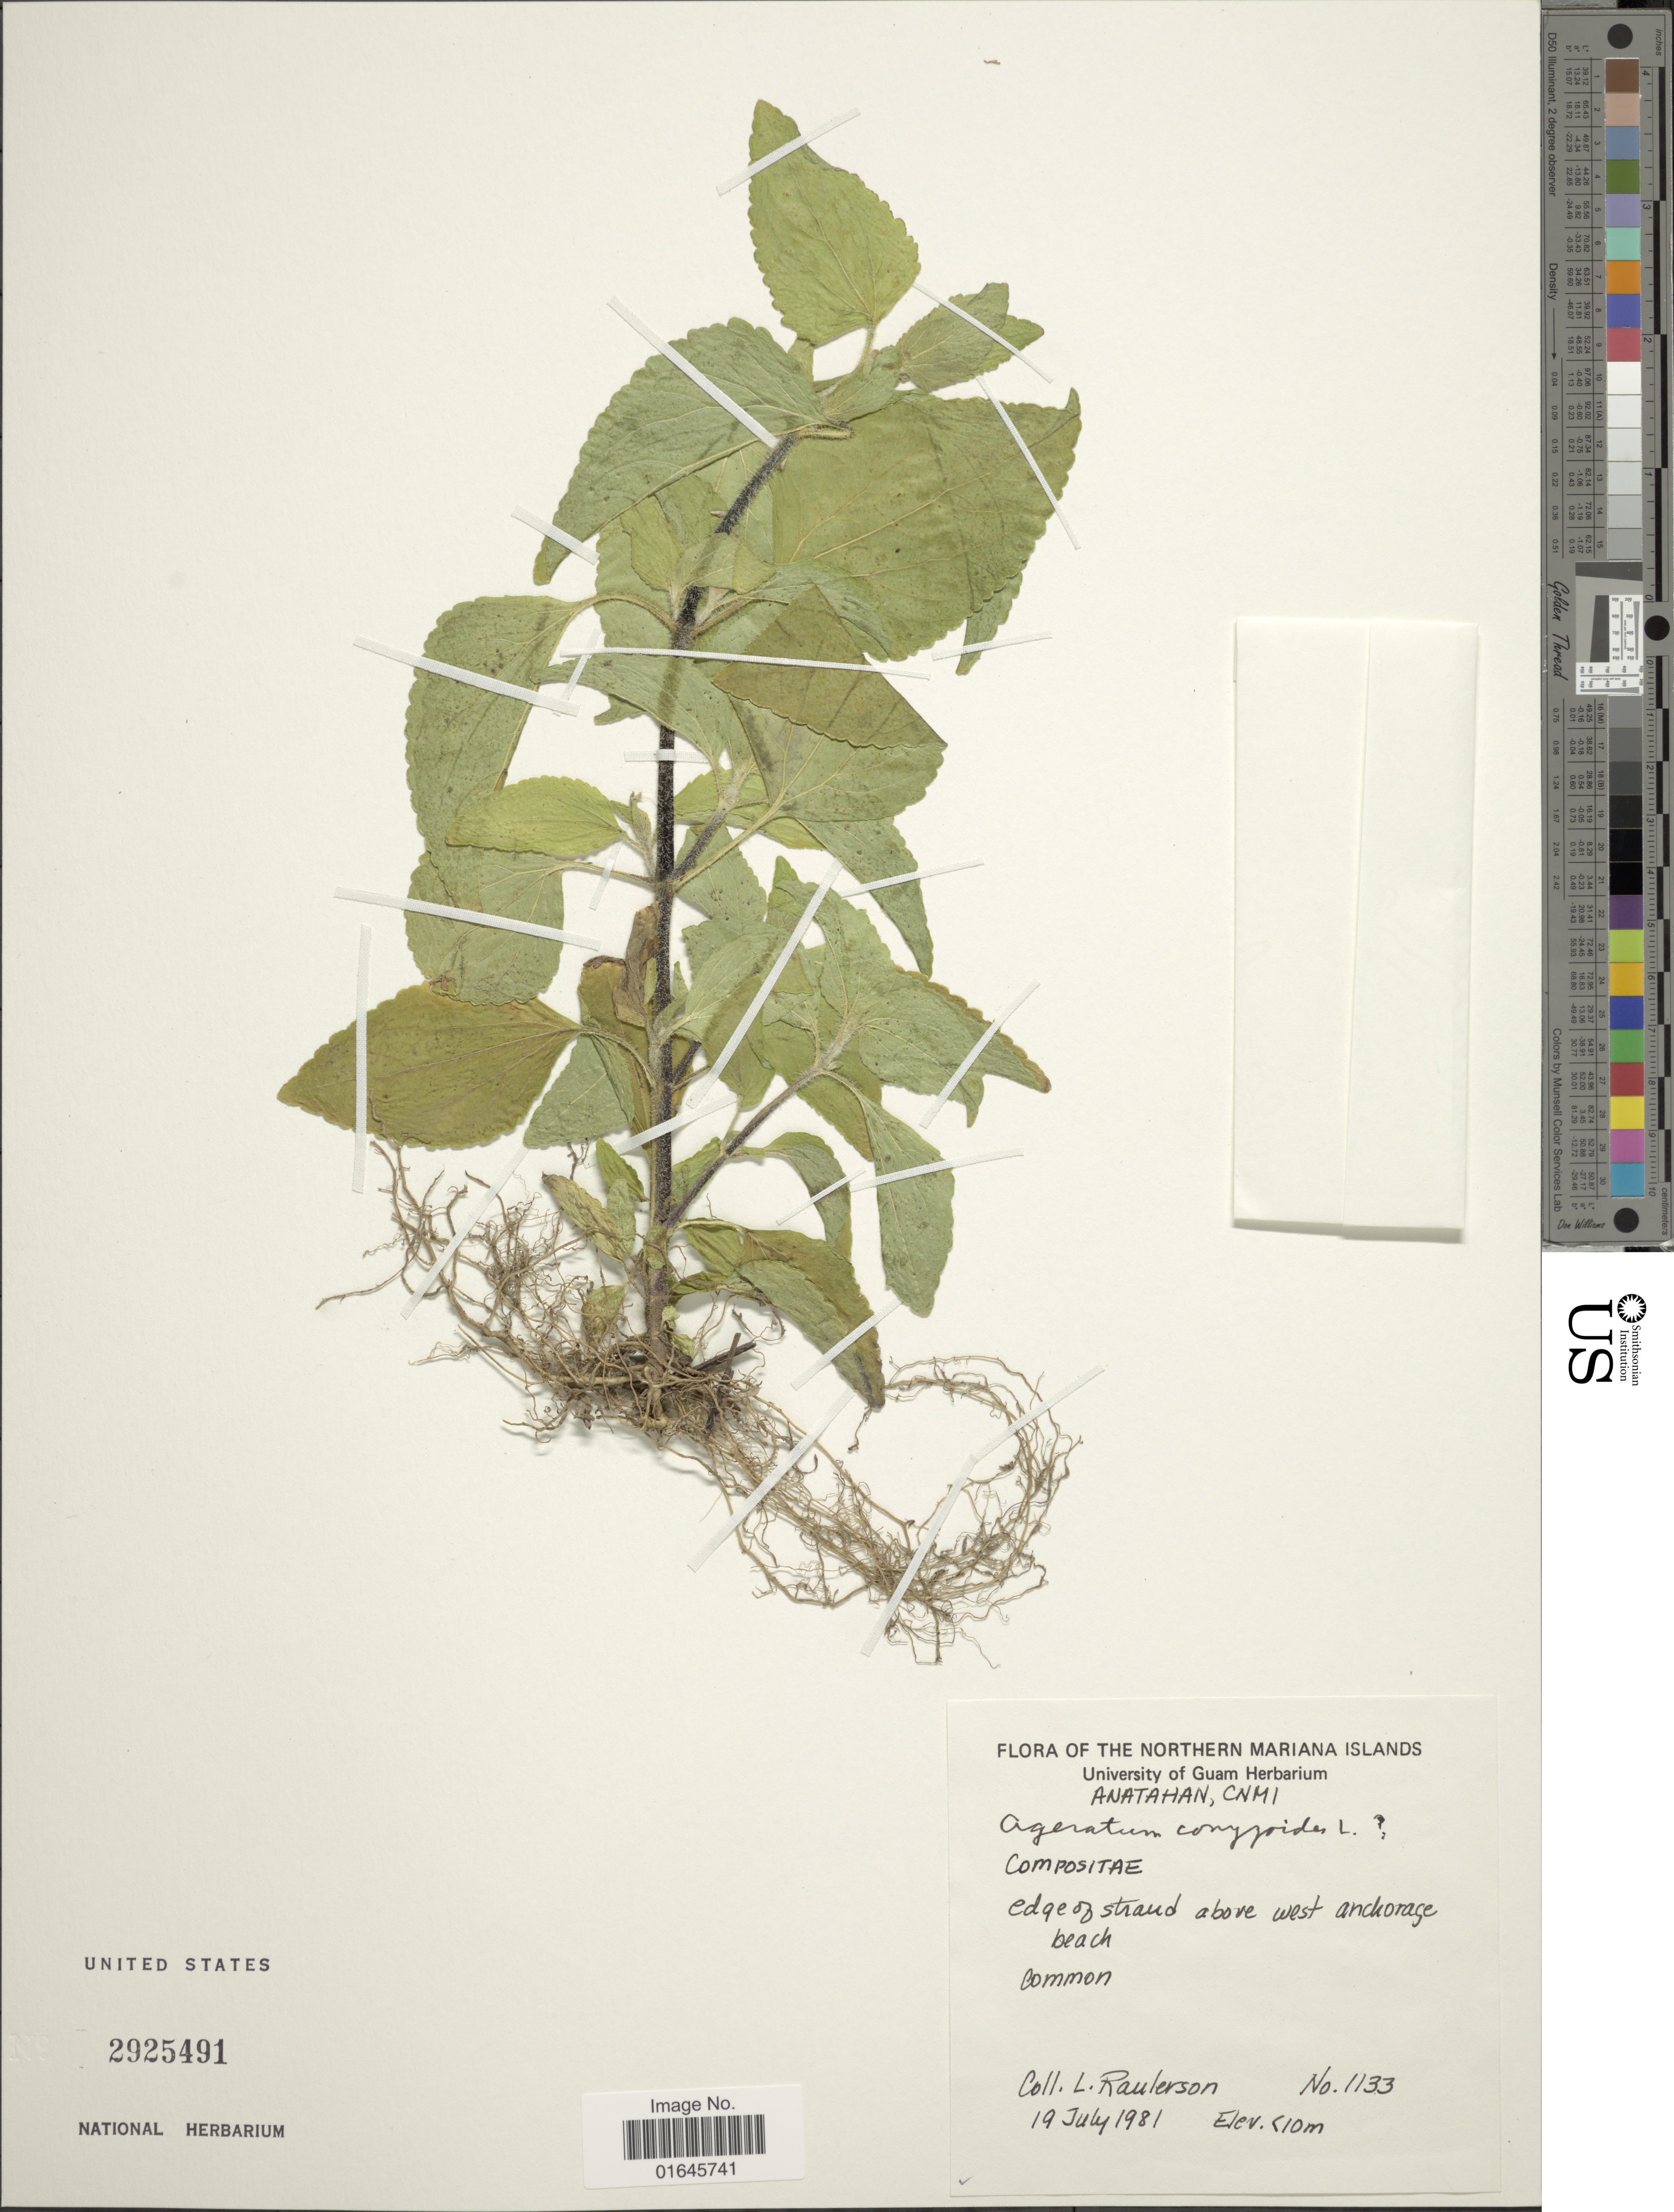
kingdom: Plantae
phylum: Tracheophyta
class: Magnoliopsida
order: Asterales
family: Asteraceae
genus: Ageratum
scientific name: Ageratum conyzoides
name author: L.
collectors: L. Raulerson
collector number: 1133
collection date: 1981-07-19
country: Northern Mariana Islands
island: Anatahan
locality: Anatahan, edge of strand above west Anchorage beach [interpreted]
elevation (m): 10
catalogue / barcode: US 2925491